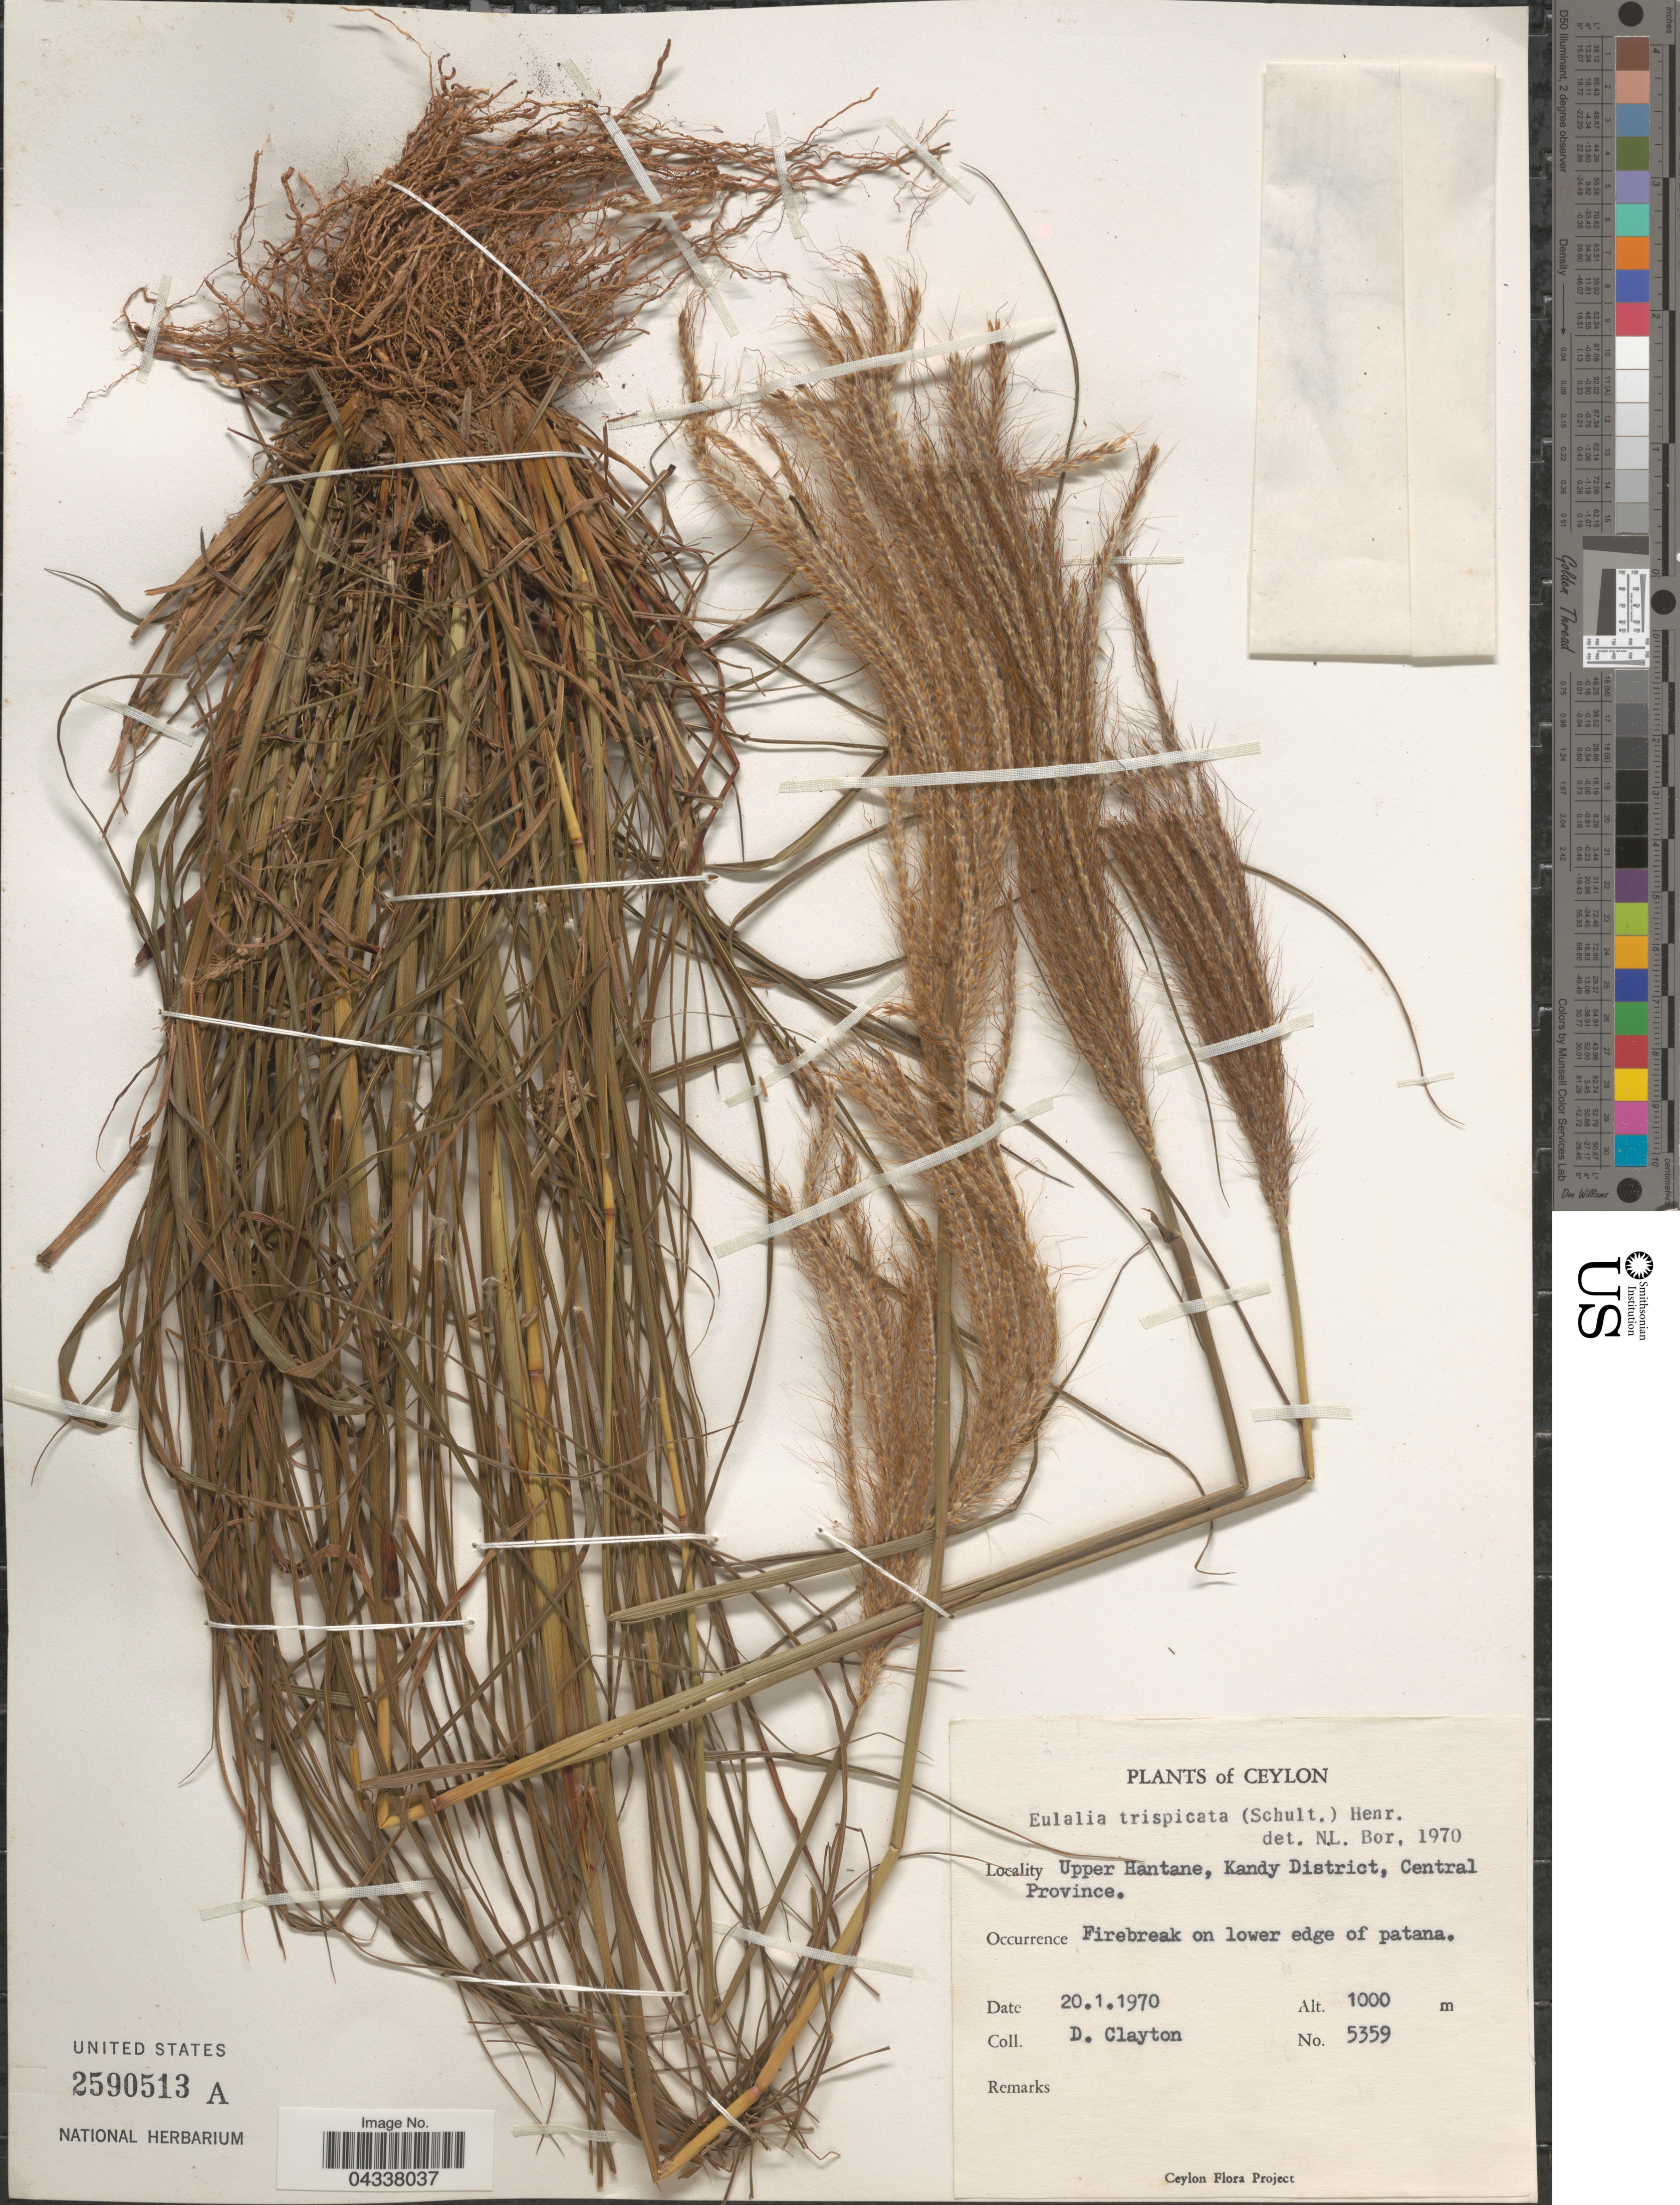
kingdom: Plantae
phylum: Tracheophyta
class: Liliopsida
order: Poales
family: Poaceae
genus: Pseudopogonatherum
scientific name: Pseudopogonatherum trispicatum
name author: (Schult.) Ohwi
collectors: D. Clayton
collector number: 5359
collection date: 1970-01-20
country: Sri Lanka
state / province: Central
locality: Ceylon. Upper Hantane, Kandy District.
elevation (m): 1000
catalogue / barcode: US 2590513A